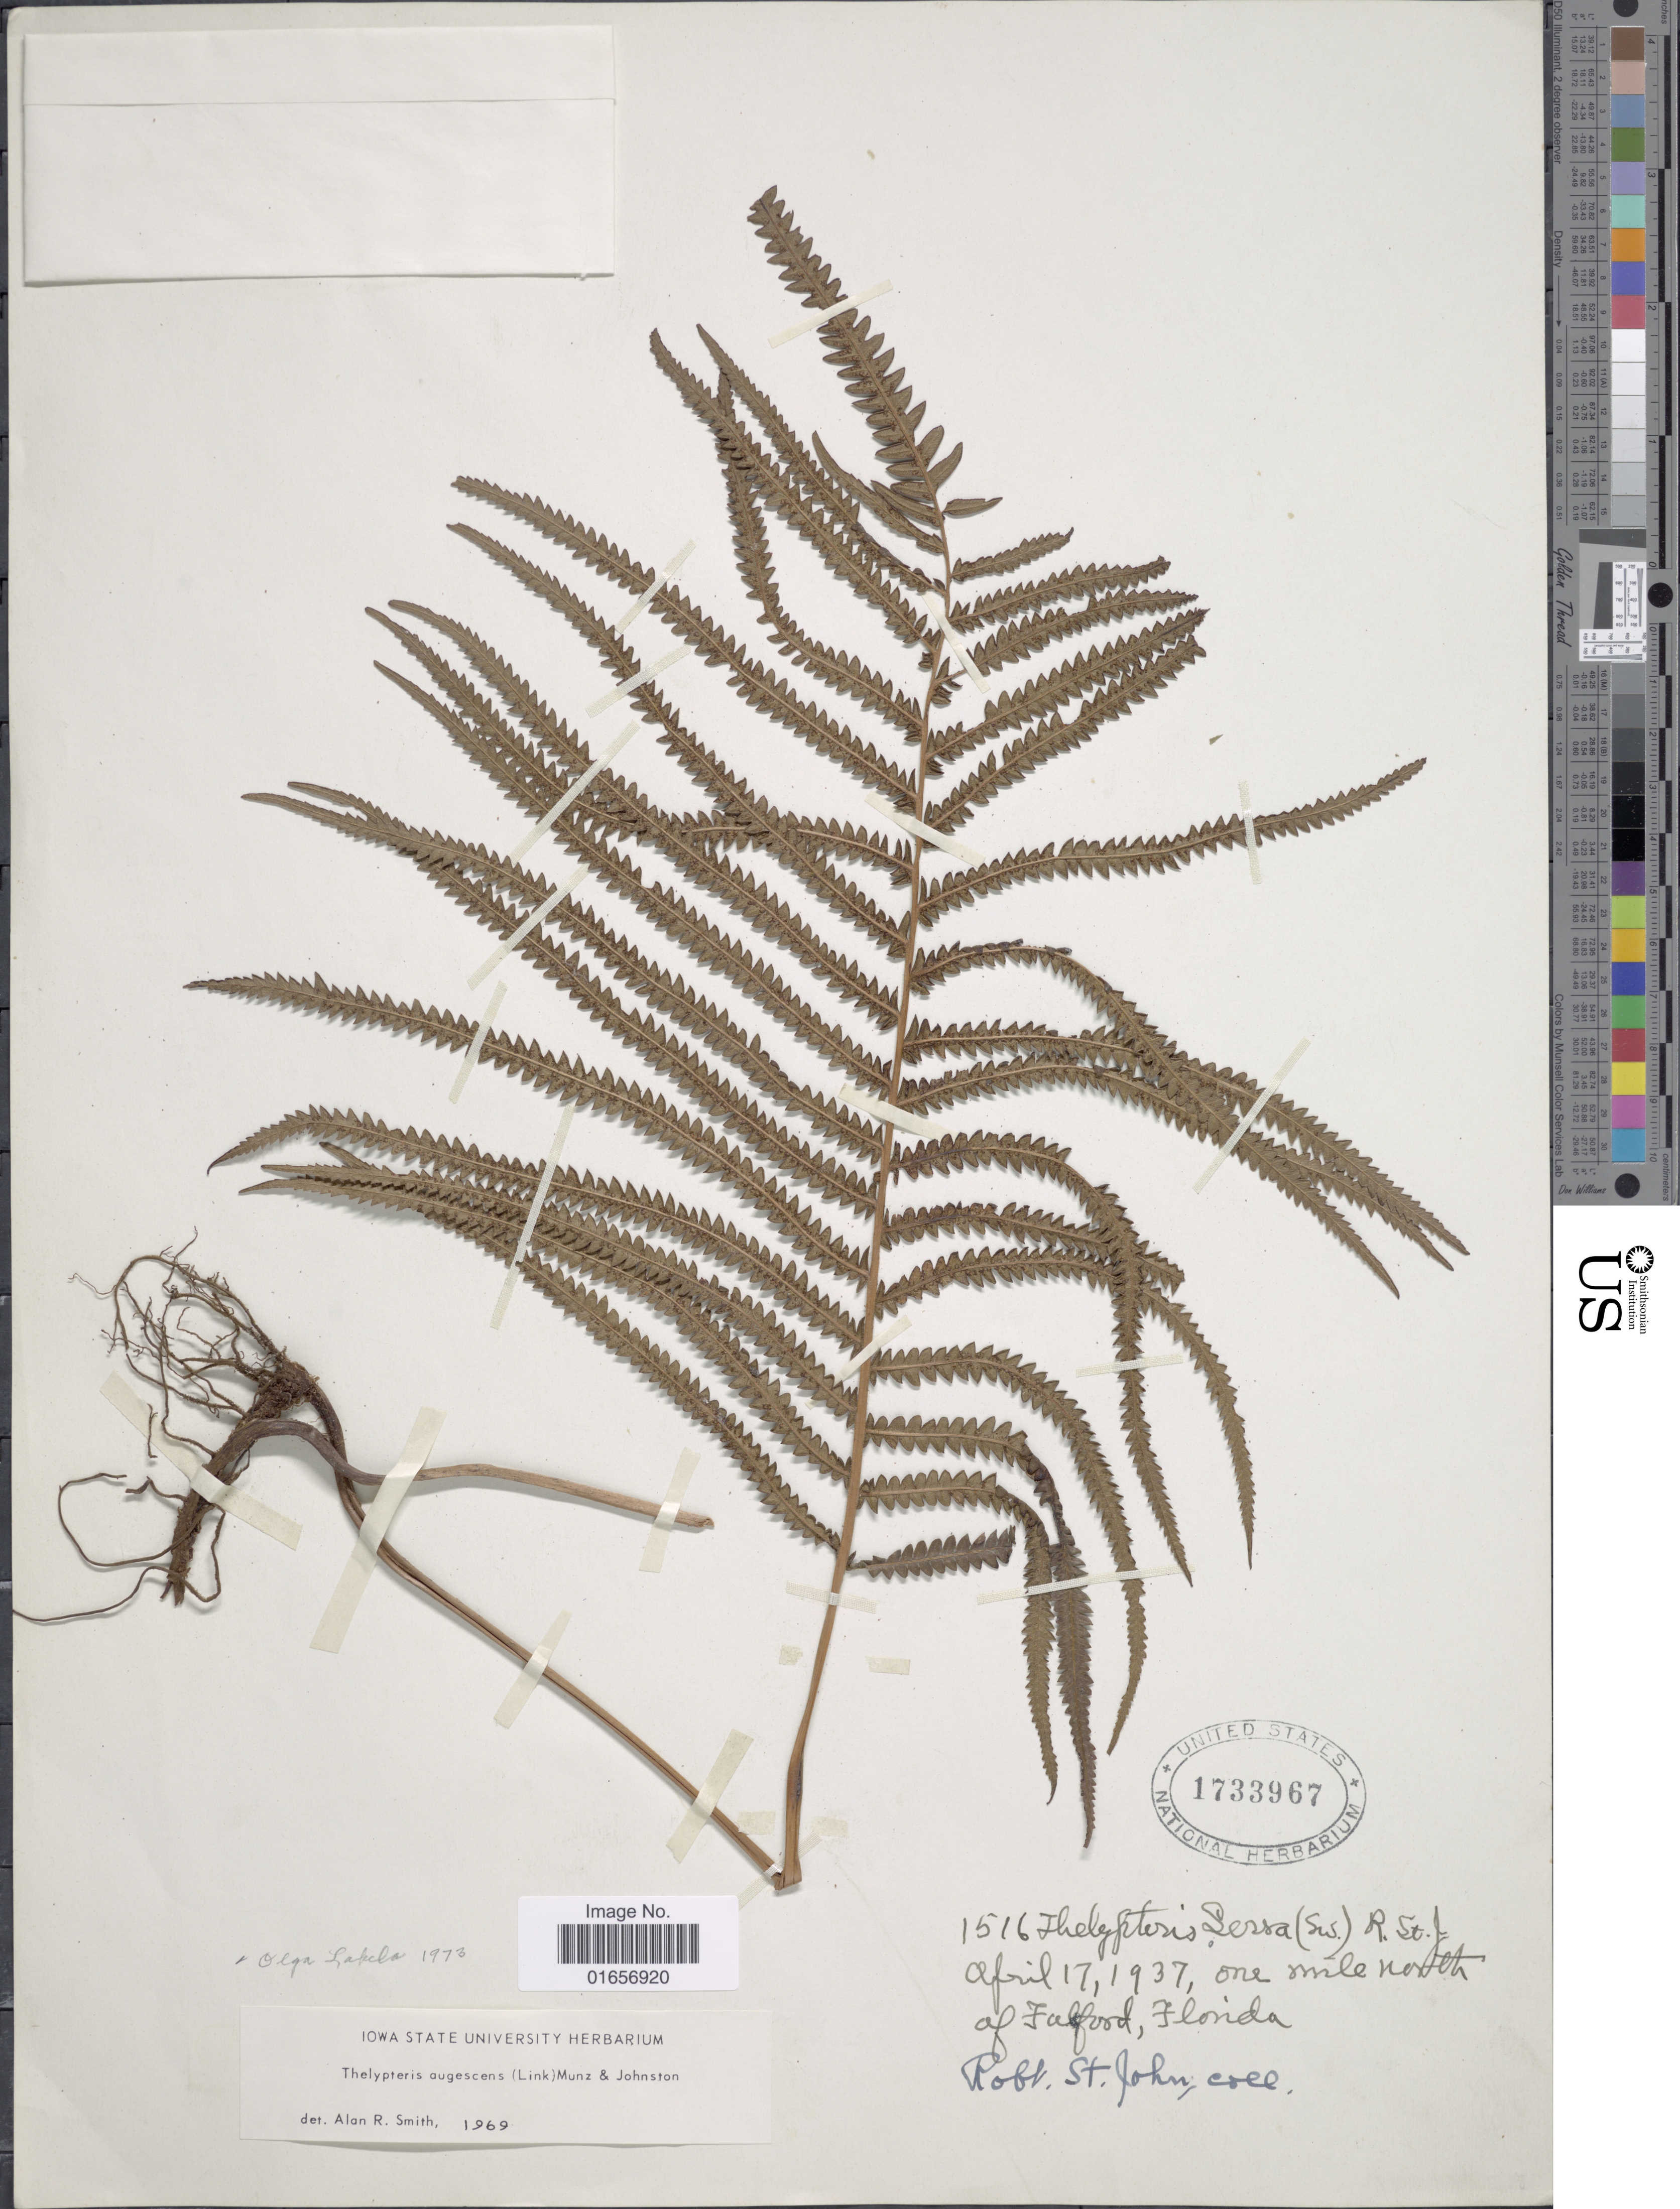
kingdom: Plantae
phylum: Tracheophyta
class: Polypodiopsida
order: Polypodiales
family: Thelypteridaceae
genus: Christella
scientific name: Christella augescens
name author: (Link) Pic. Serm.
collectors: R. P. St. John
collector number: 1516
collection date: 1937-04-17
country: United States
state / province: Florida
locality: One mile north of Fulford.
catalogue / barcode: US 1733967